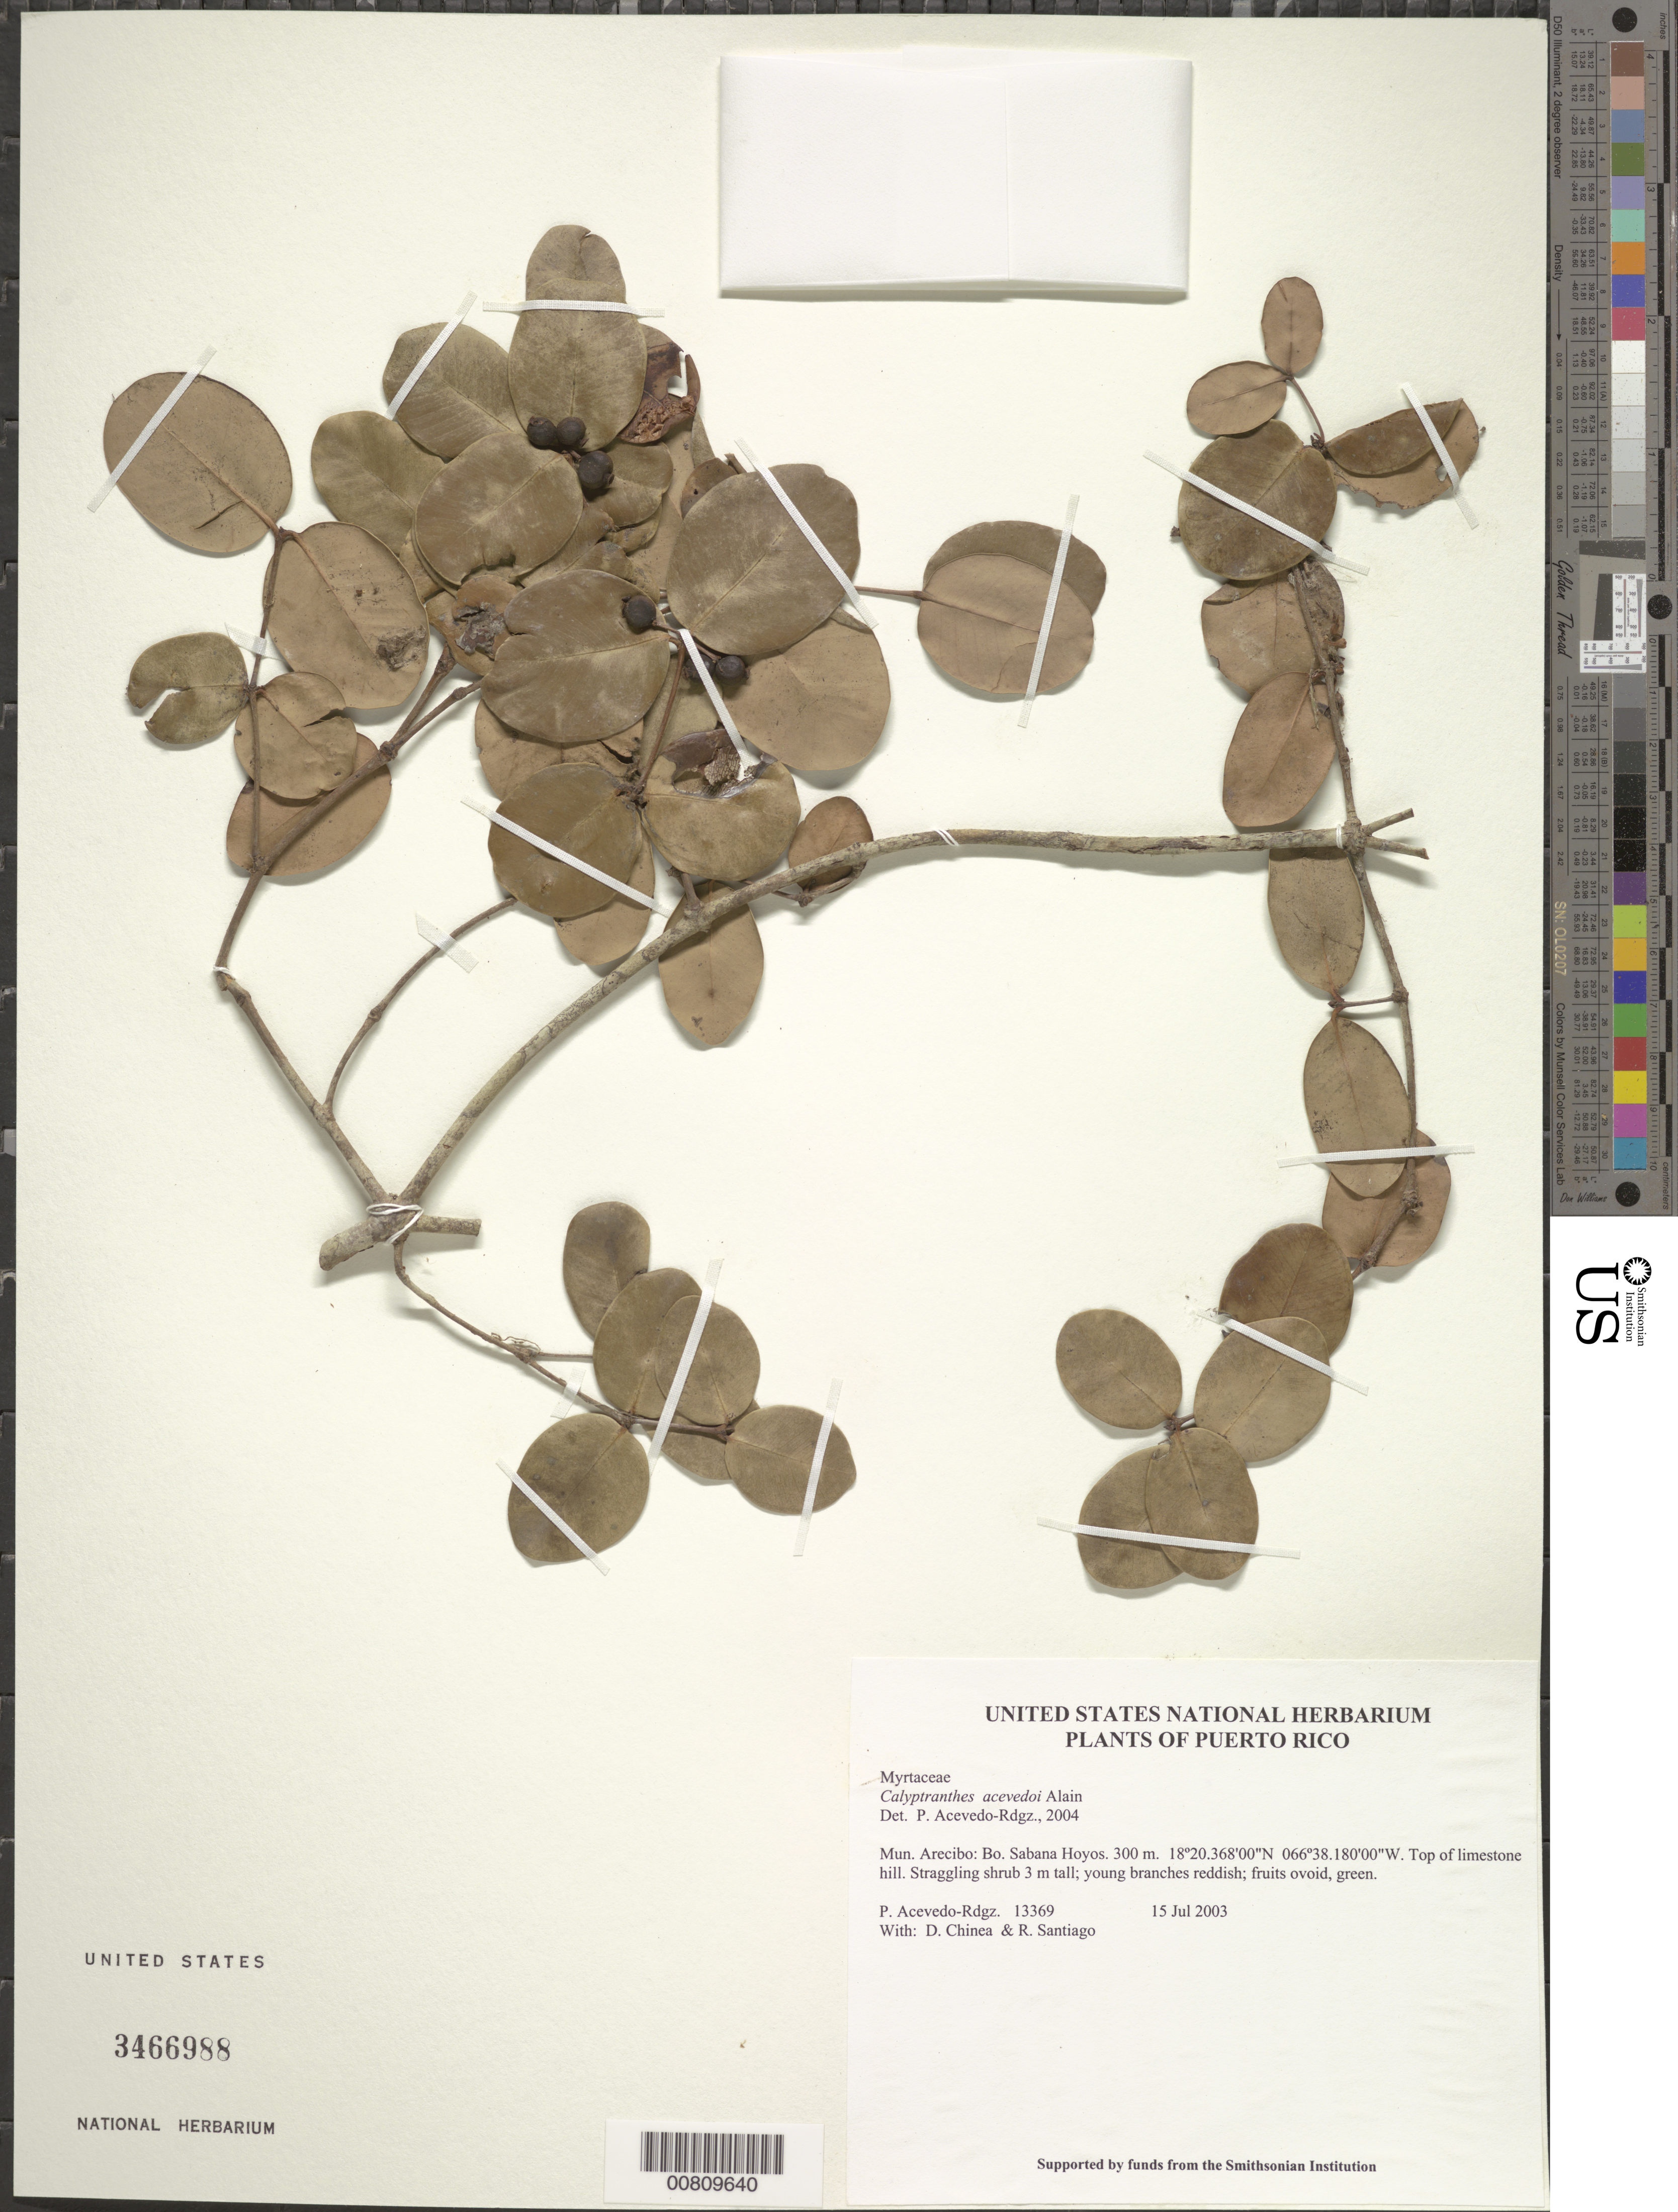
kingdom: Plantae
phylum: Tracheophyta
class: Magnoliopsida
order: Myrtales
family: Myrtaceae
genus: Myrcia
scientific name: Myrcia acevedoi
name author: (Alain) A.R. Lourenço & E. Lucas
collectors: P. Acevedo-Rodr., D. Chinea & R. Santiago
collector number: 13369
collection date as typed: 15 Jul 2003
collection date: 2003-07-15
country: Puerto Rico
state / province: Arecibo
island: Puerto Rico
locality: Mun. Arecibo: Bo. Sabana Hoyos.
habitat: Top of limestone hill.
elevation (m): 300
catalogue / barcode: US 3466988